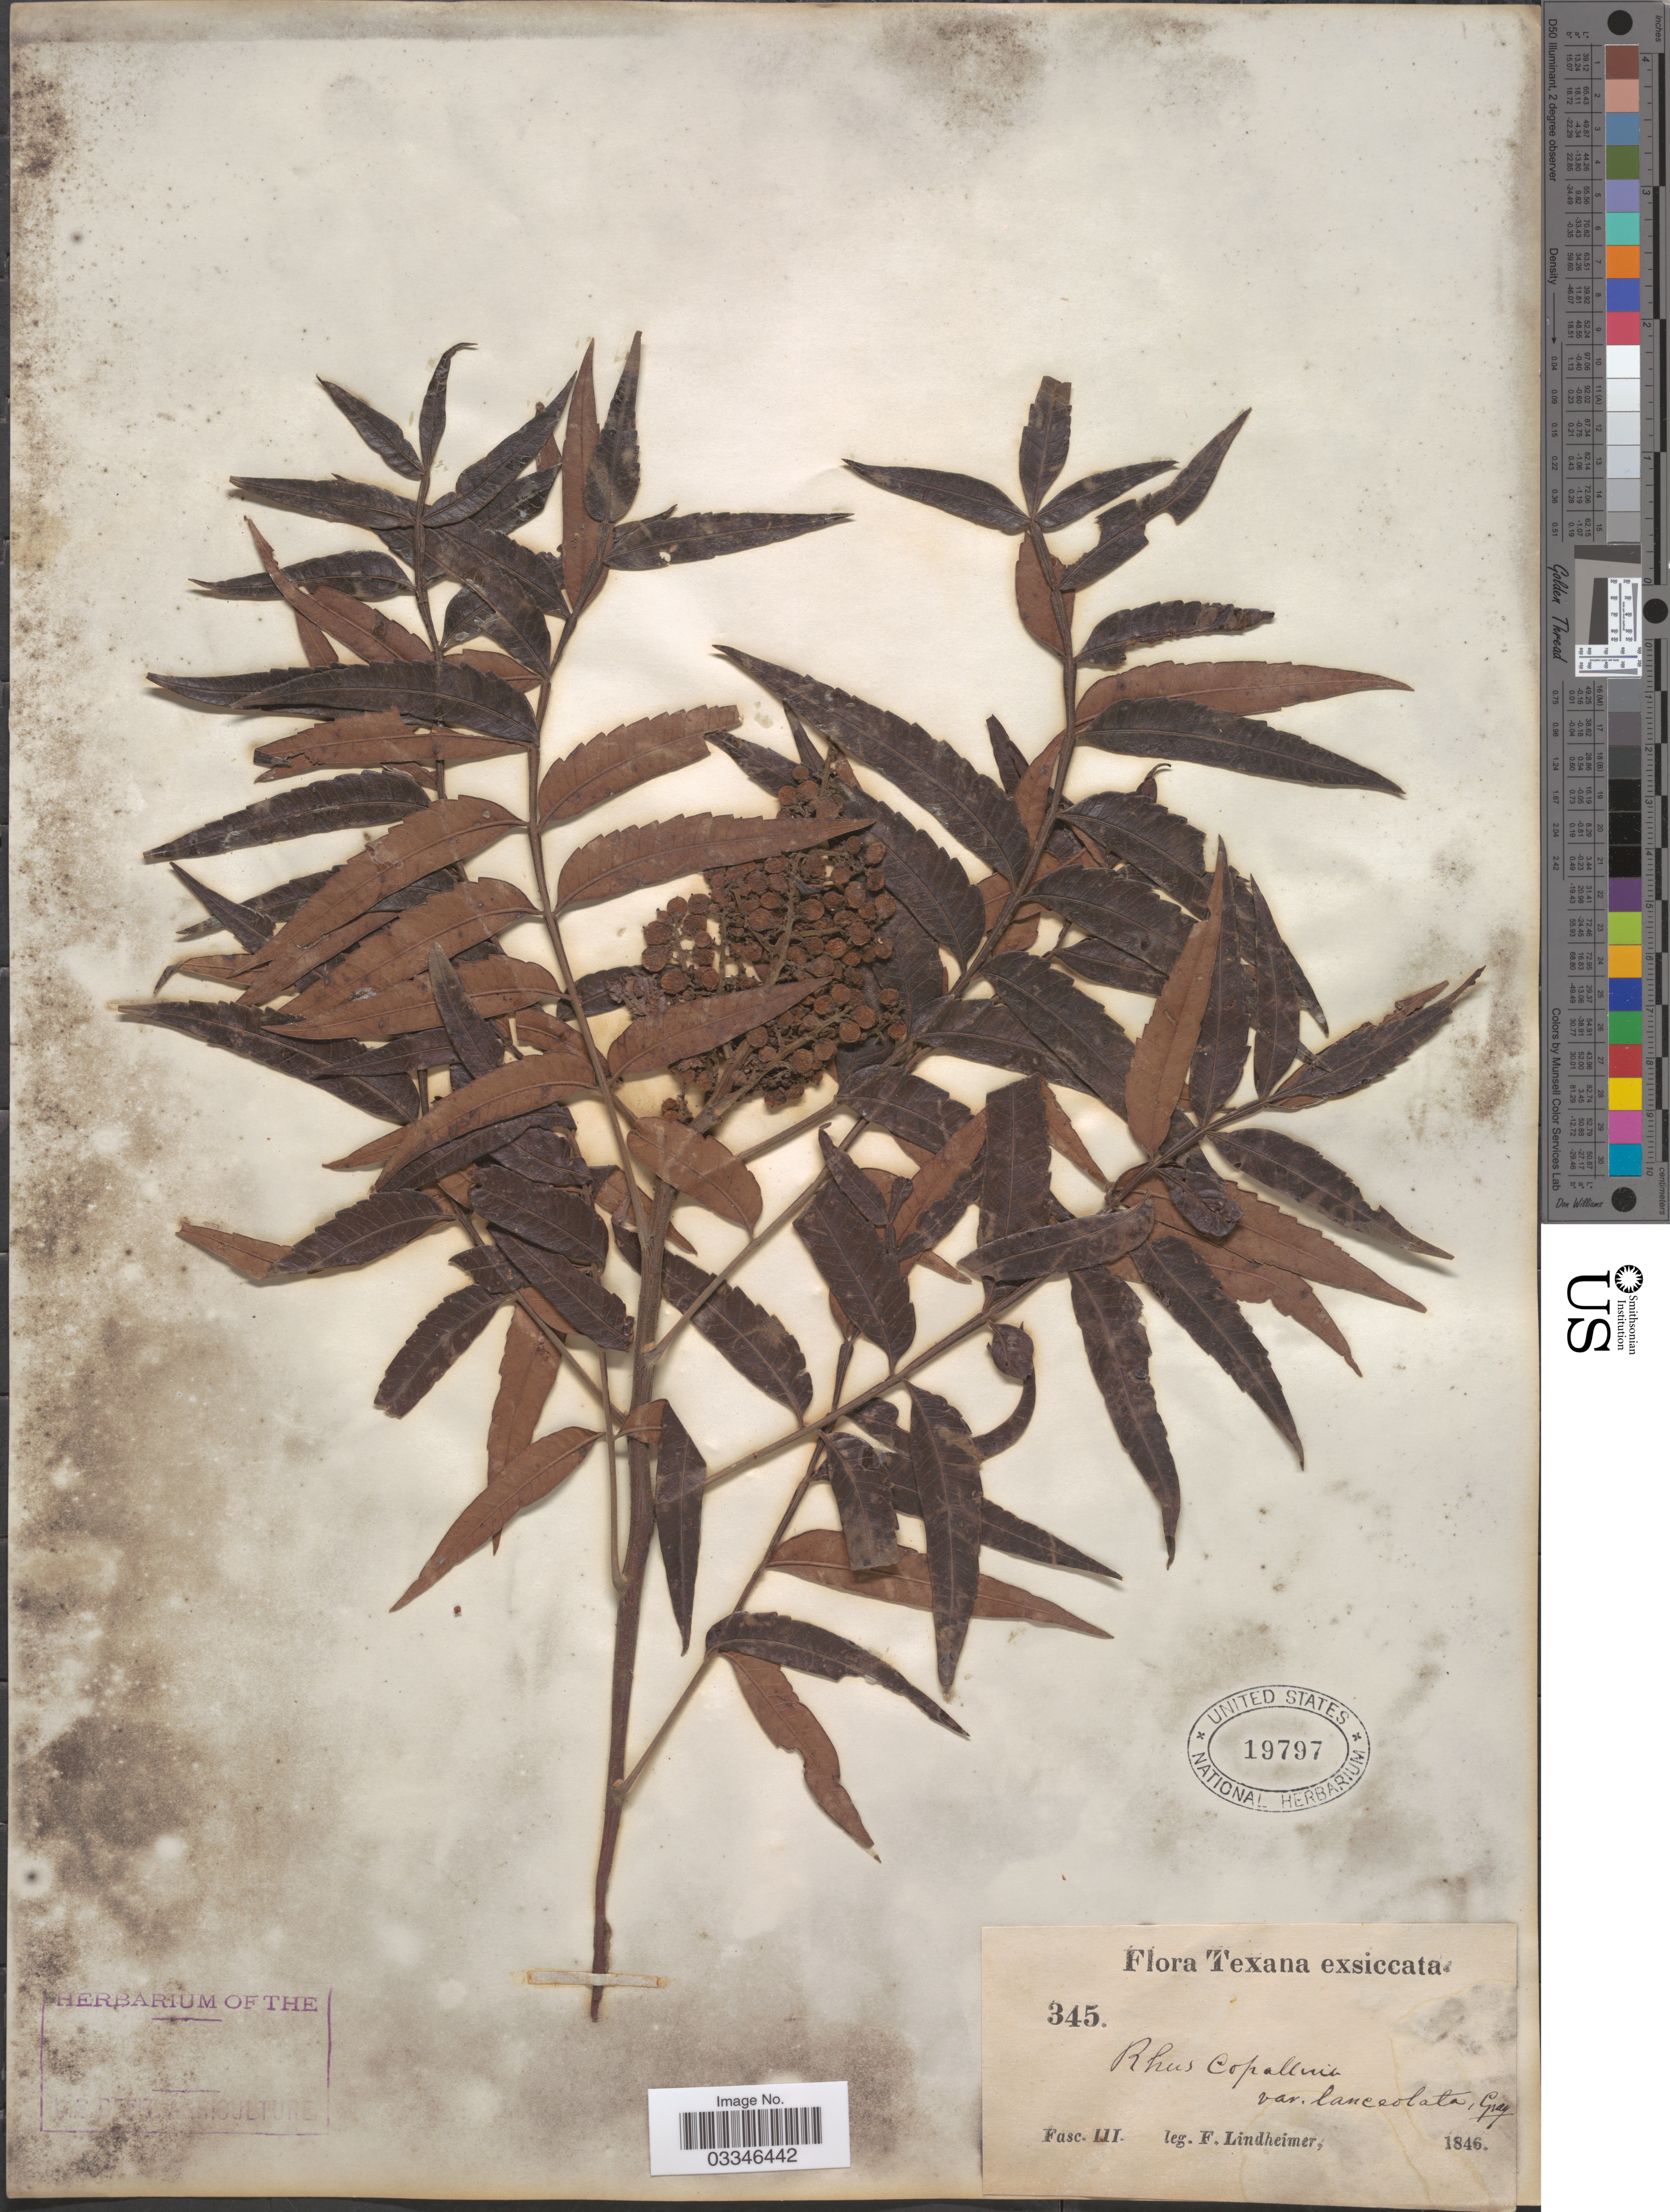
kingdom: Plantae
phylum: Tracheophyta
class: Magnoliopsida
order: Sapindales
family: Anacardiaceae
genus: Rhus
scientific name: Rhus lanceolata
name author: (A. Gray) Britton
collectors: F. Lindheimer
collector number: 345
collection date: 1846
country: United States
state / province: Texas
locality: Fasc III [unsure placement]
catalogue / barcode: US 19797